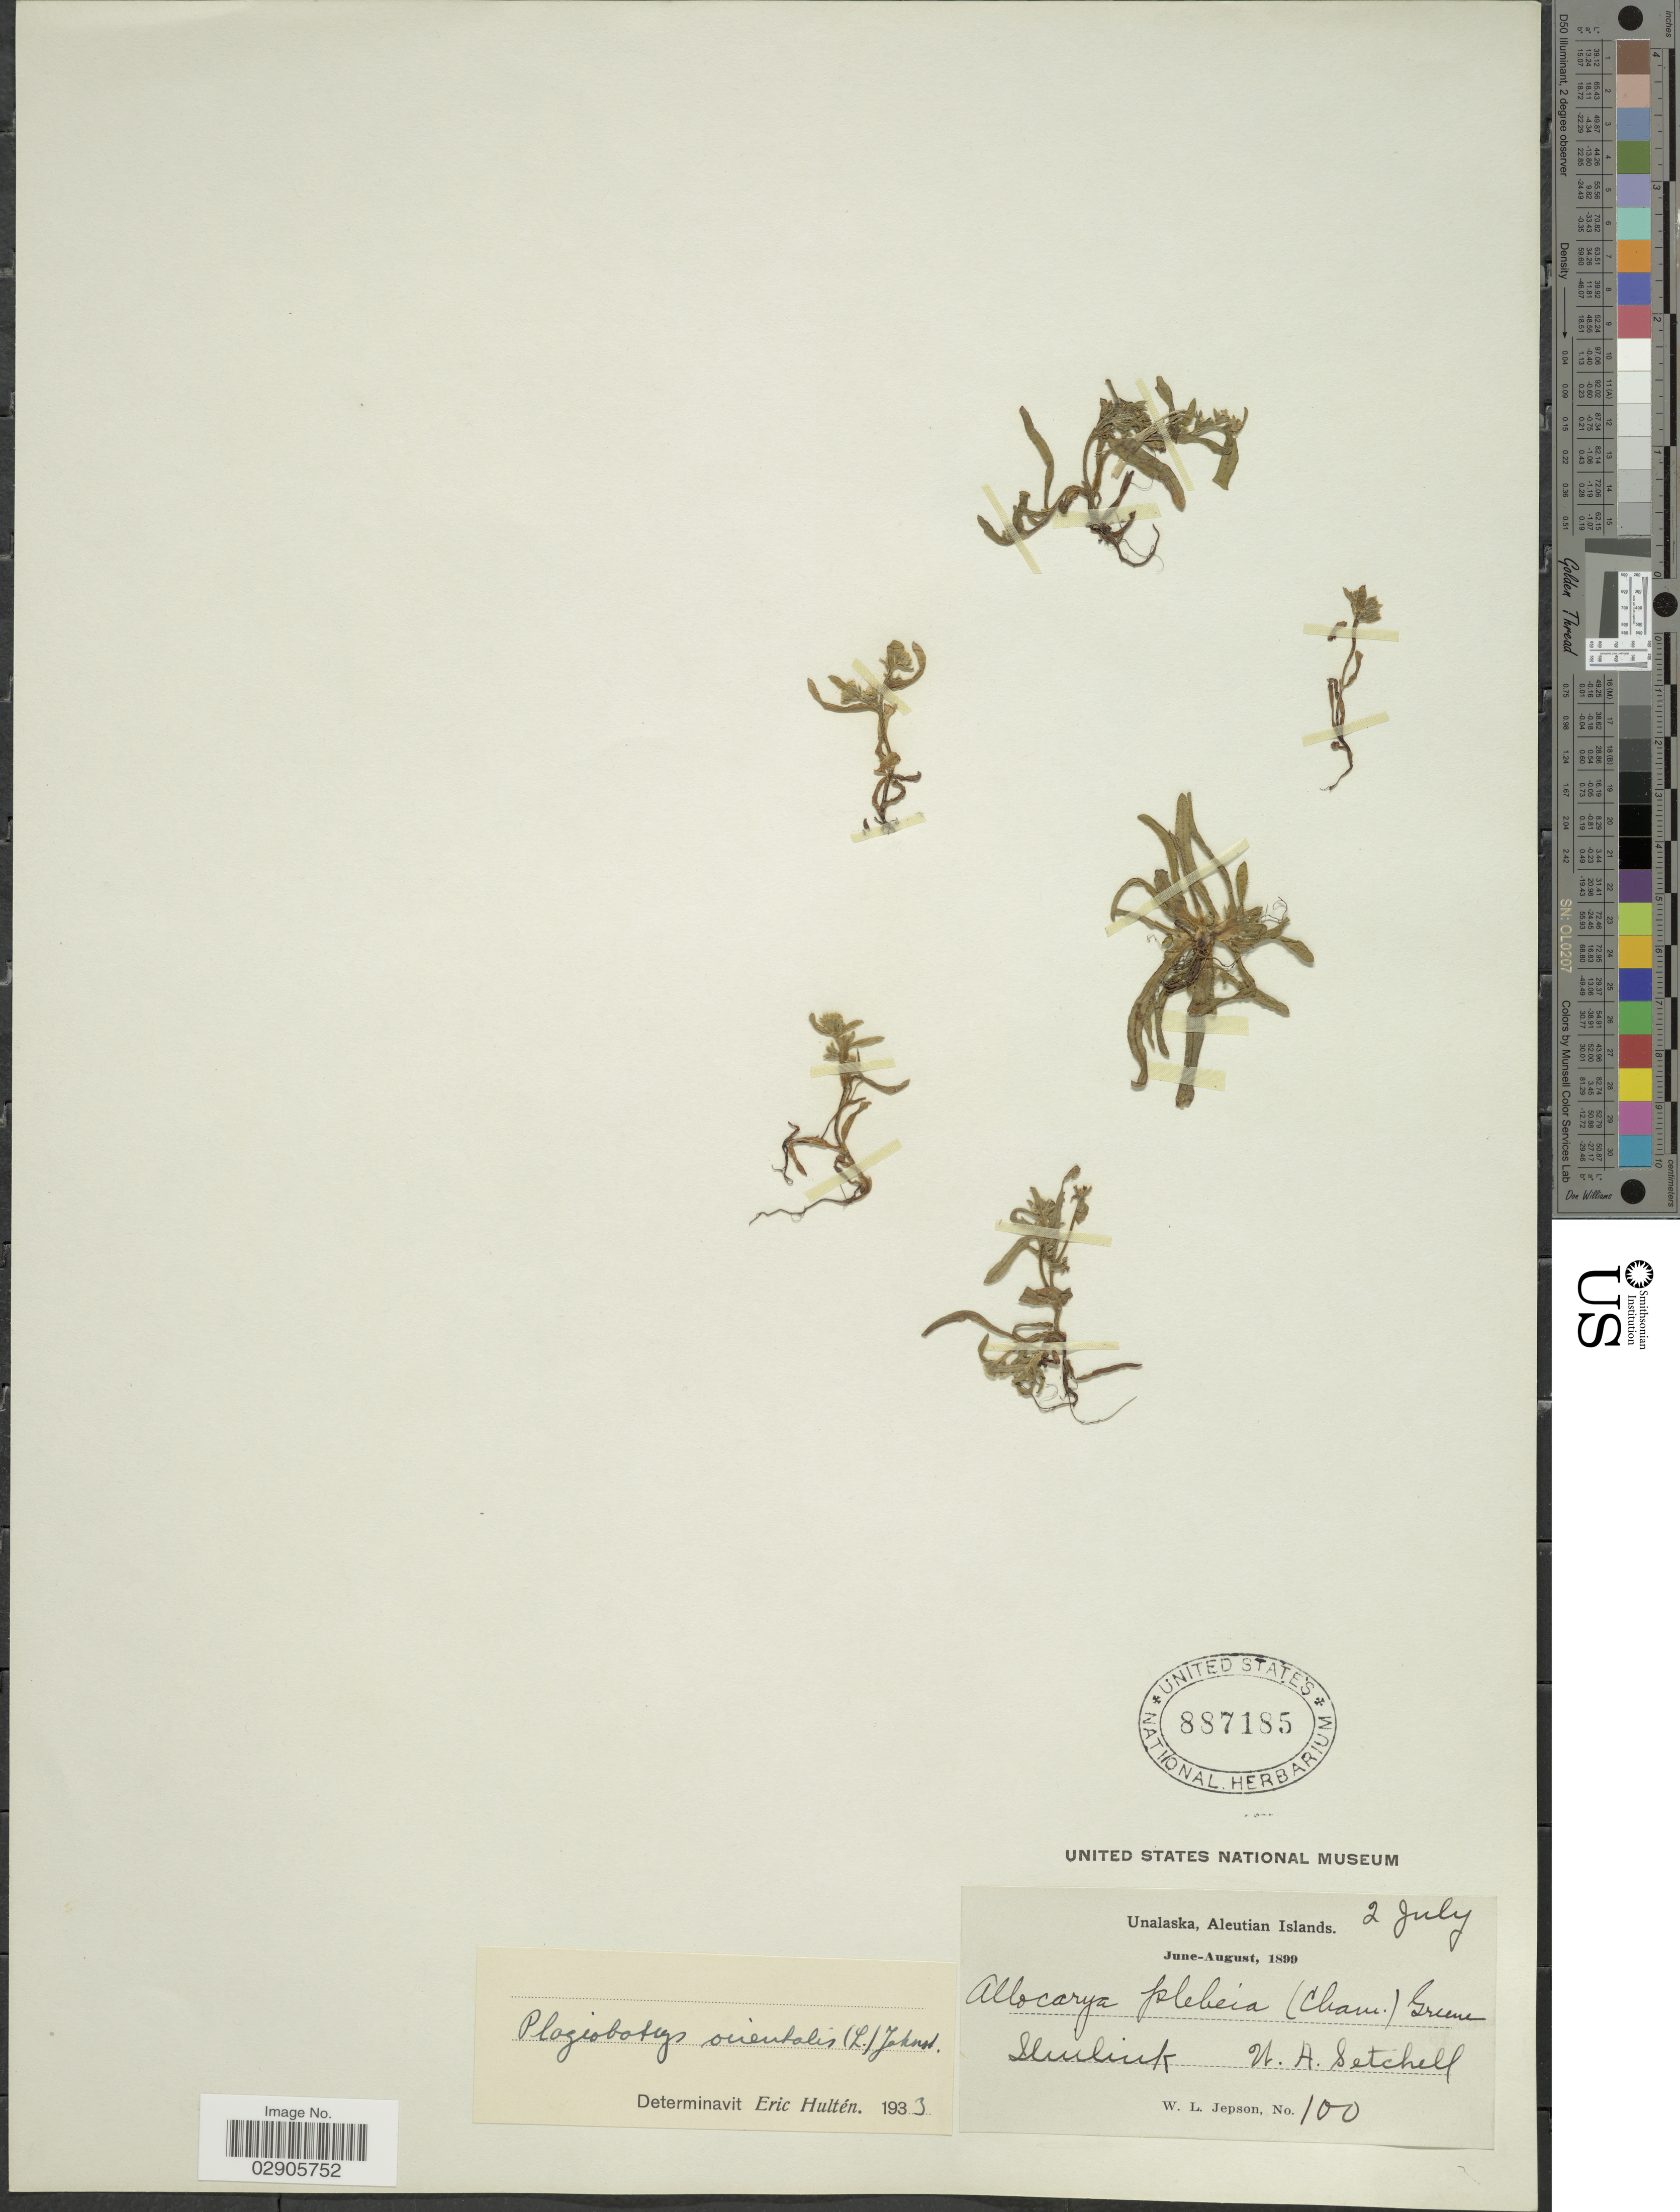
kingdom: Plantae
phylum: Tracheophyta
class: Magnoliopsida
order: Boraginales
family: Boraginaceae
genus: Plagiobothrys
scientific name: Plagiobothrys orientalis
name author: I.M. Johnst.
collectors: W. L. Jepson & W. Setchell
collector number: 100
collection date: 1899-07-02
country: United States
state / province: Alaska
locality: Unalaska. Aleutian Islands. Iluiliuk.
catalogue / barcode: US 887185